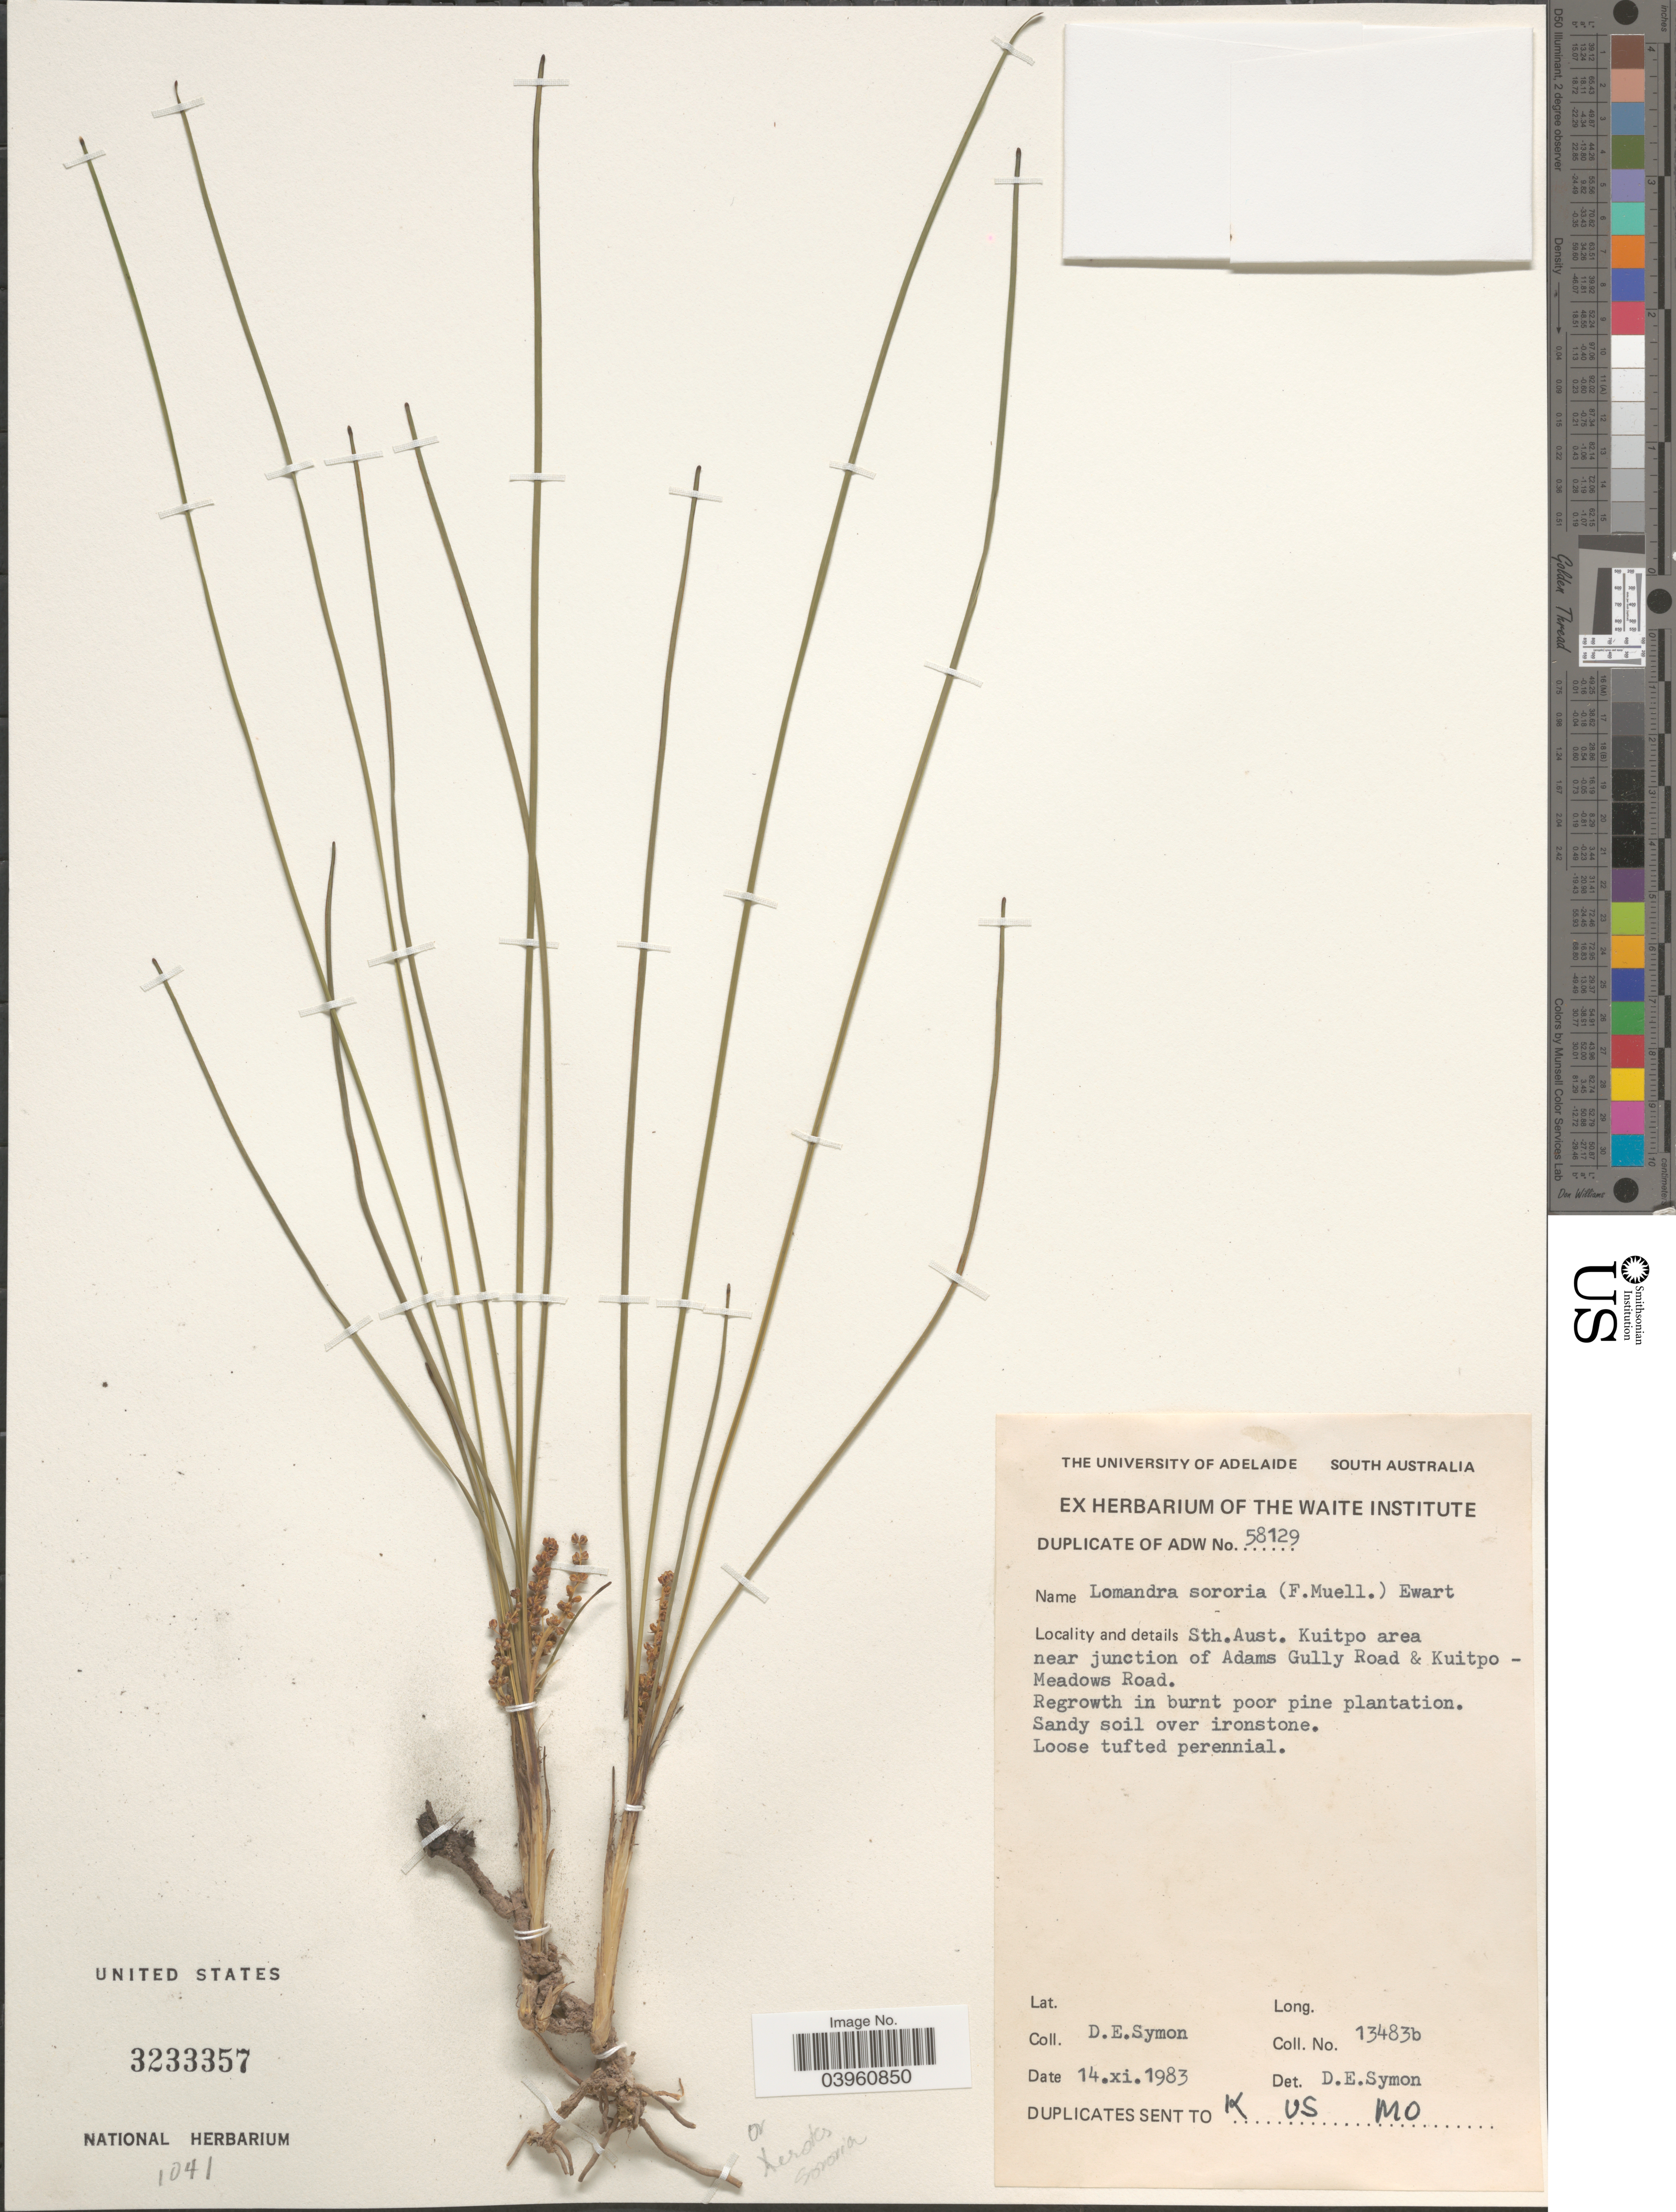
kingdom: Plantae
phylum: Tracheophyta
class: Liliopsida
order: Asparagales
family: Asparagaceae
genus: Lomandra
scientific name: Lomandra sororia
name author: (F. Muell. ex Benth.) Ewart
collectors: D. Symon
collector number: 13483b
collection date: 1983-11-14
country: Australia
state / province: South Australia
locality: Sth. Aust. Kuitpo area near junction of Adams Gully Road & Kuitpo - Meadows Road.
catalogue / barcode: US 3233357